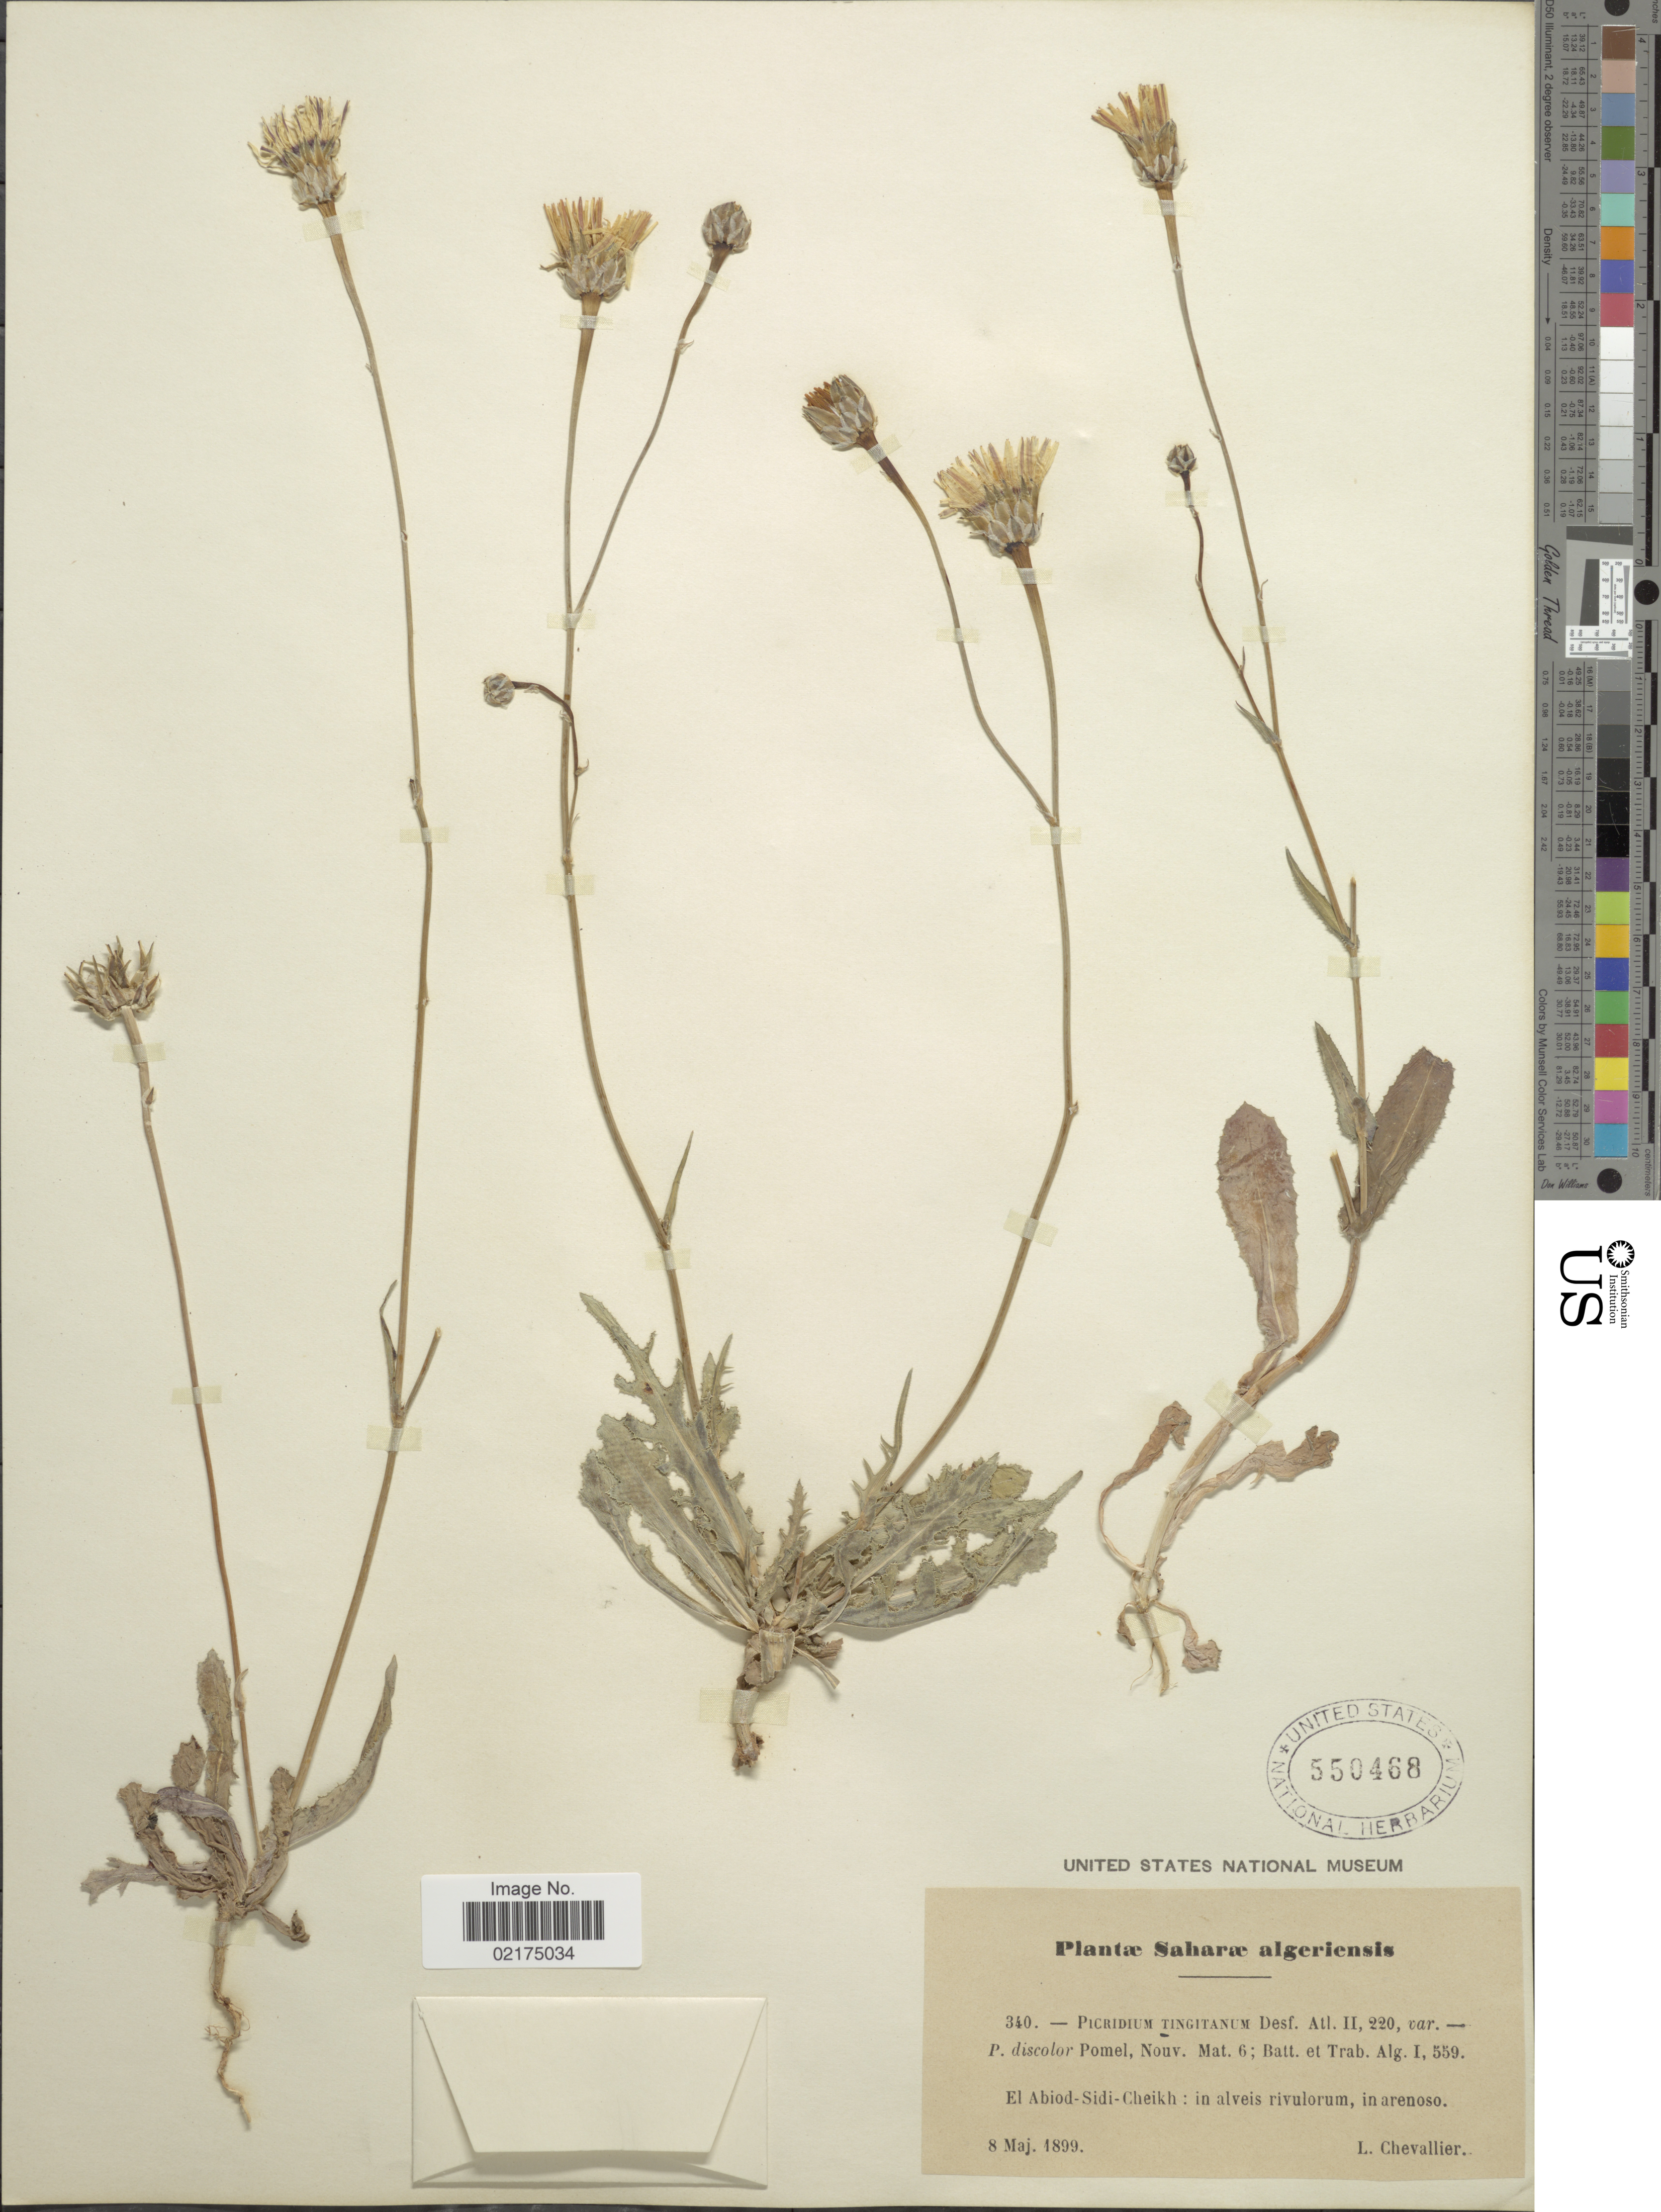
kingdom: Plantae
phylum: Tracheophyta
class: Magnoliopsida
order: Asterales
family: Asteraceae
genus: Reichardia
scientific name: Reichardia tingitana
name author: (L.) Roth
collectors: L. Chevallier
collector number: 340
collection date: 1899-05-08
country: Algeria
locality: El Abiod-Sidi-Cheikh: in alveis rivulorum, in arenoso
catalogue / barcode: US 550468